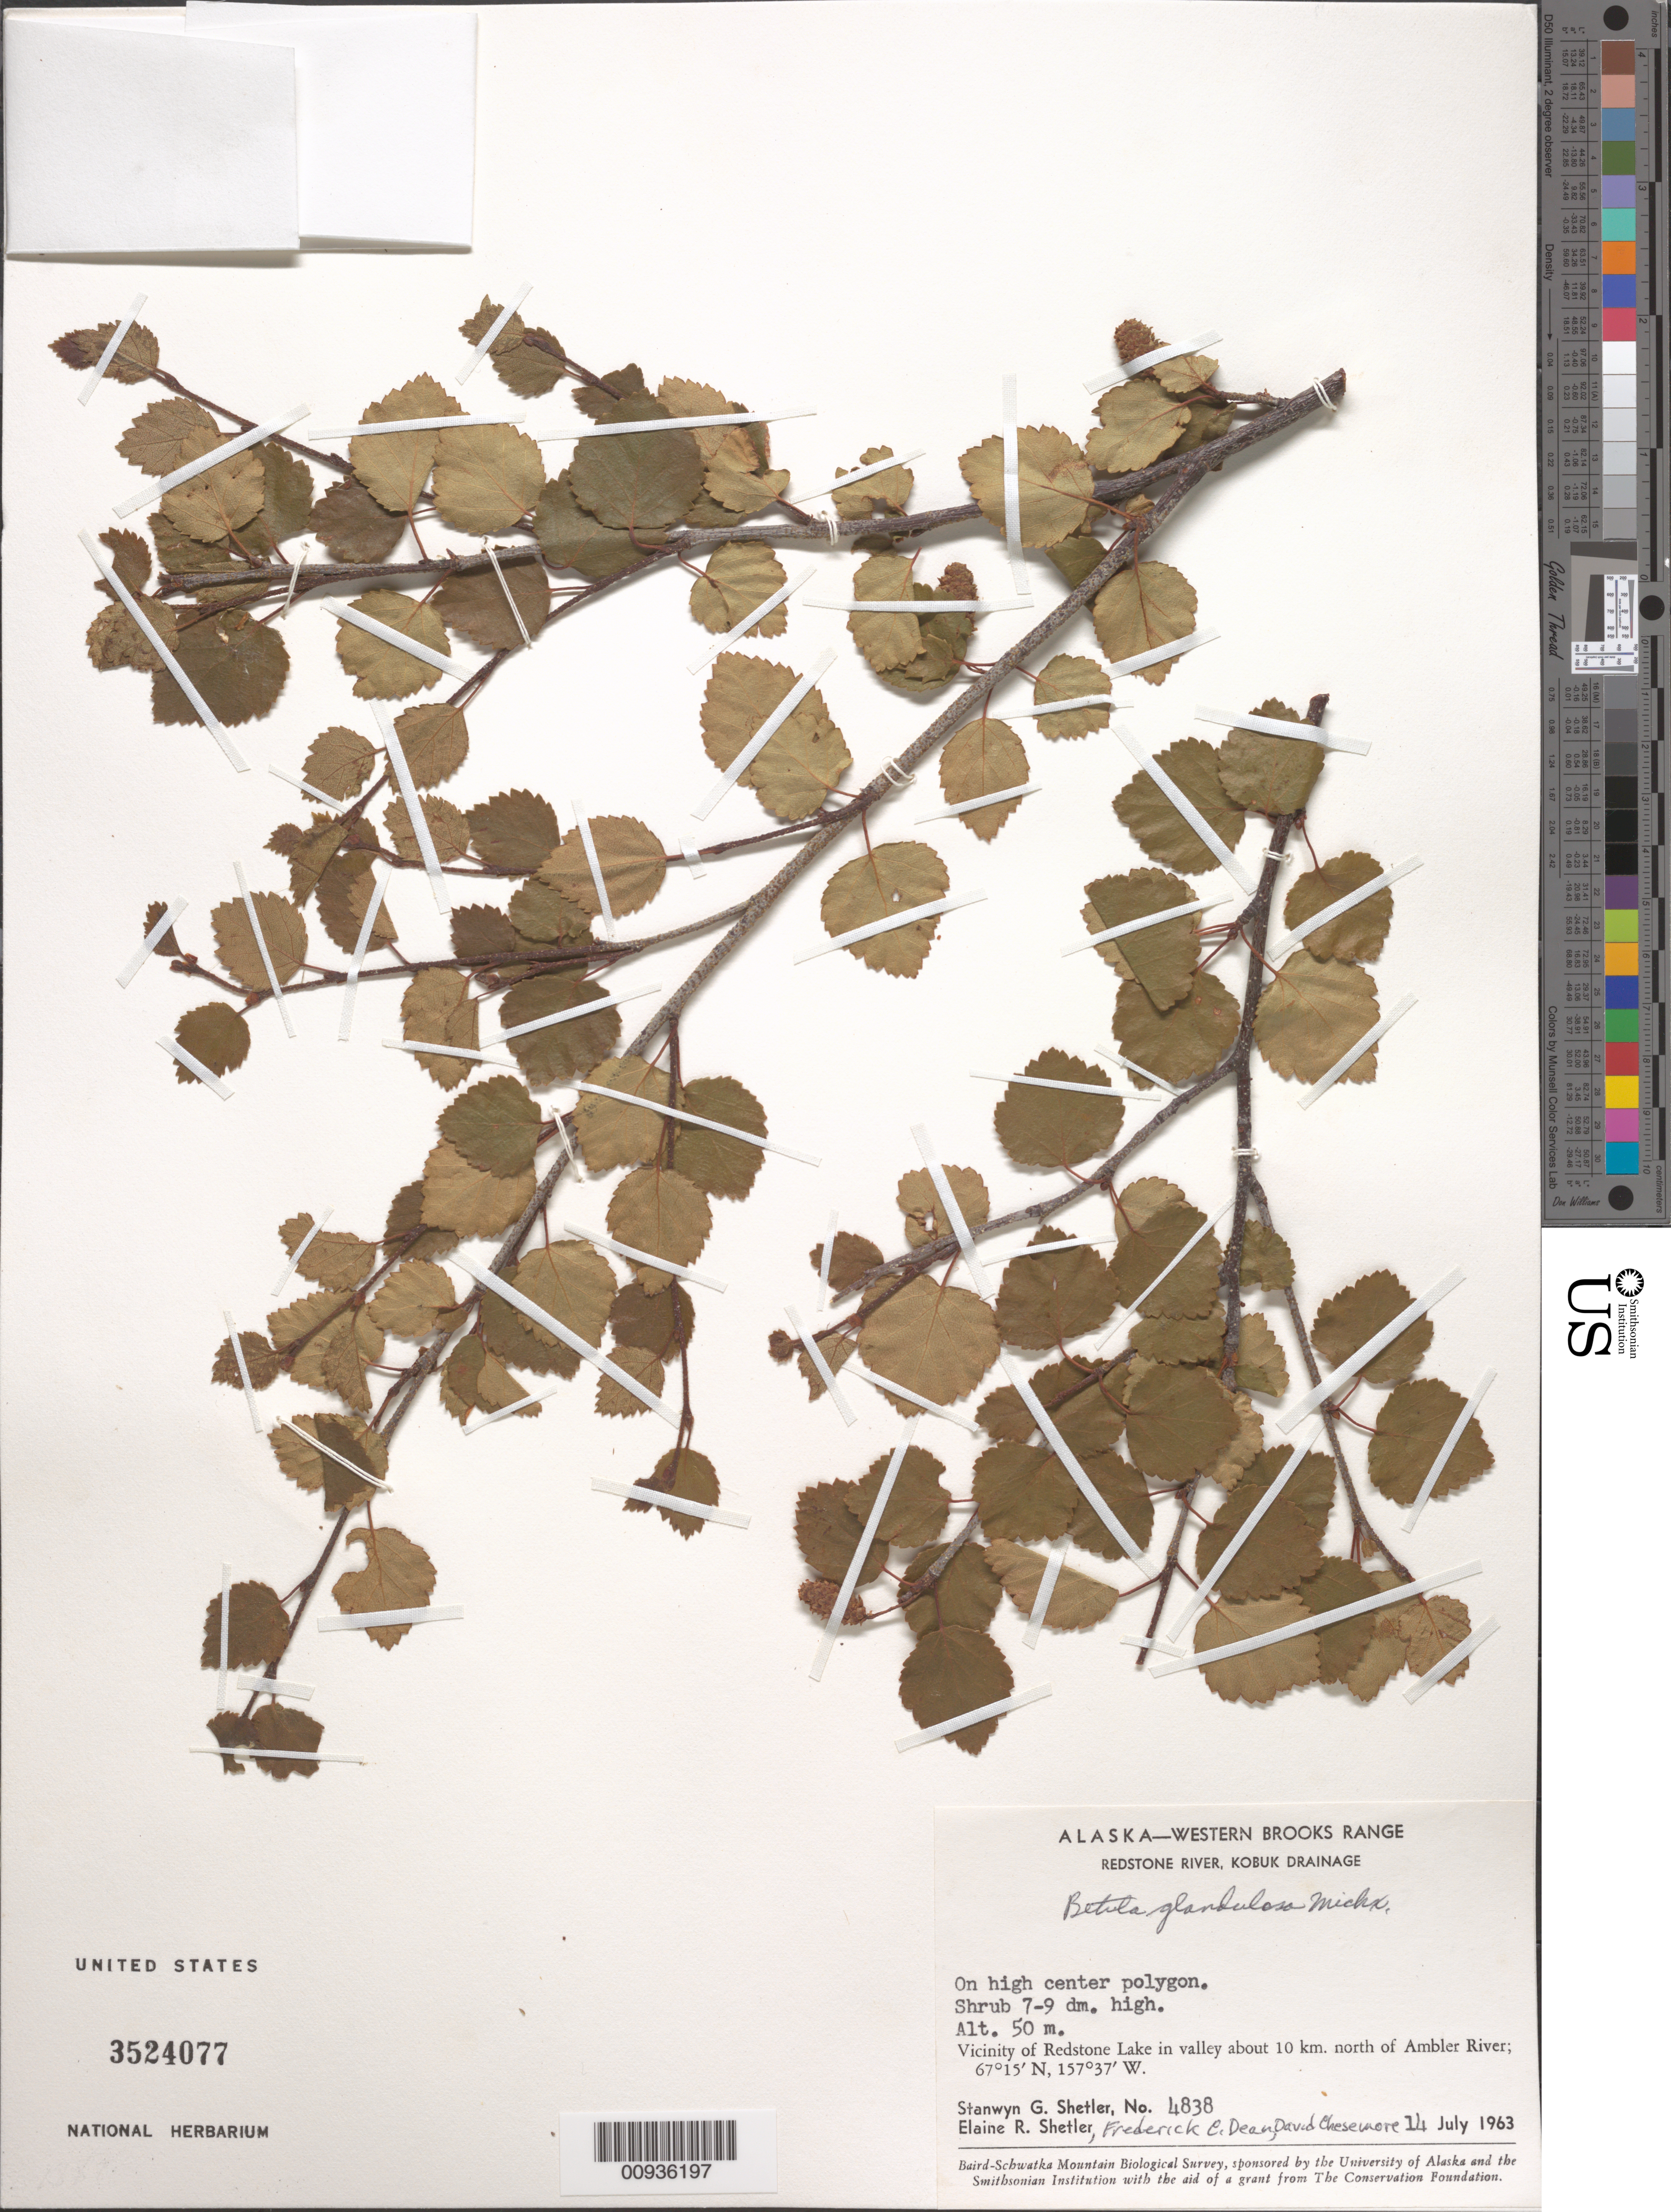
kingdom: Plantae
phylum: Tracheophyta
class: Magnoliopsida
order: Fagales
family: Betulaceae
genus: Betula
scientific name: Betula glandulosa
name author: Michx.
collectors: S. Shetler, E. R. Shetler, F. C. Dean & D. Chesemore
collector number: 4838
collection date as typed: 14 Jul 1963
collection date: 1963-07-14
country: United States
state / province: Alaska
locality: Vicinity of Redstone Lake in valley about 10 km. north of Ambler River. Western Brooks Range, Redstone River, Kobuk Drainage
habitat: On high center polygon.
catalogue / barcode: US 3524077